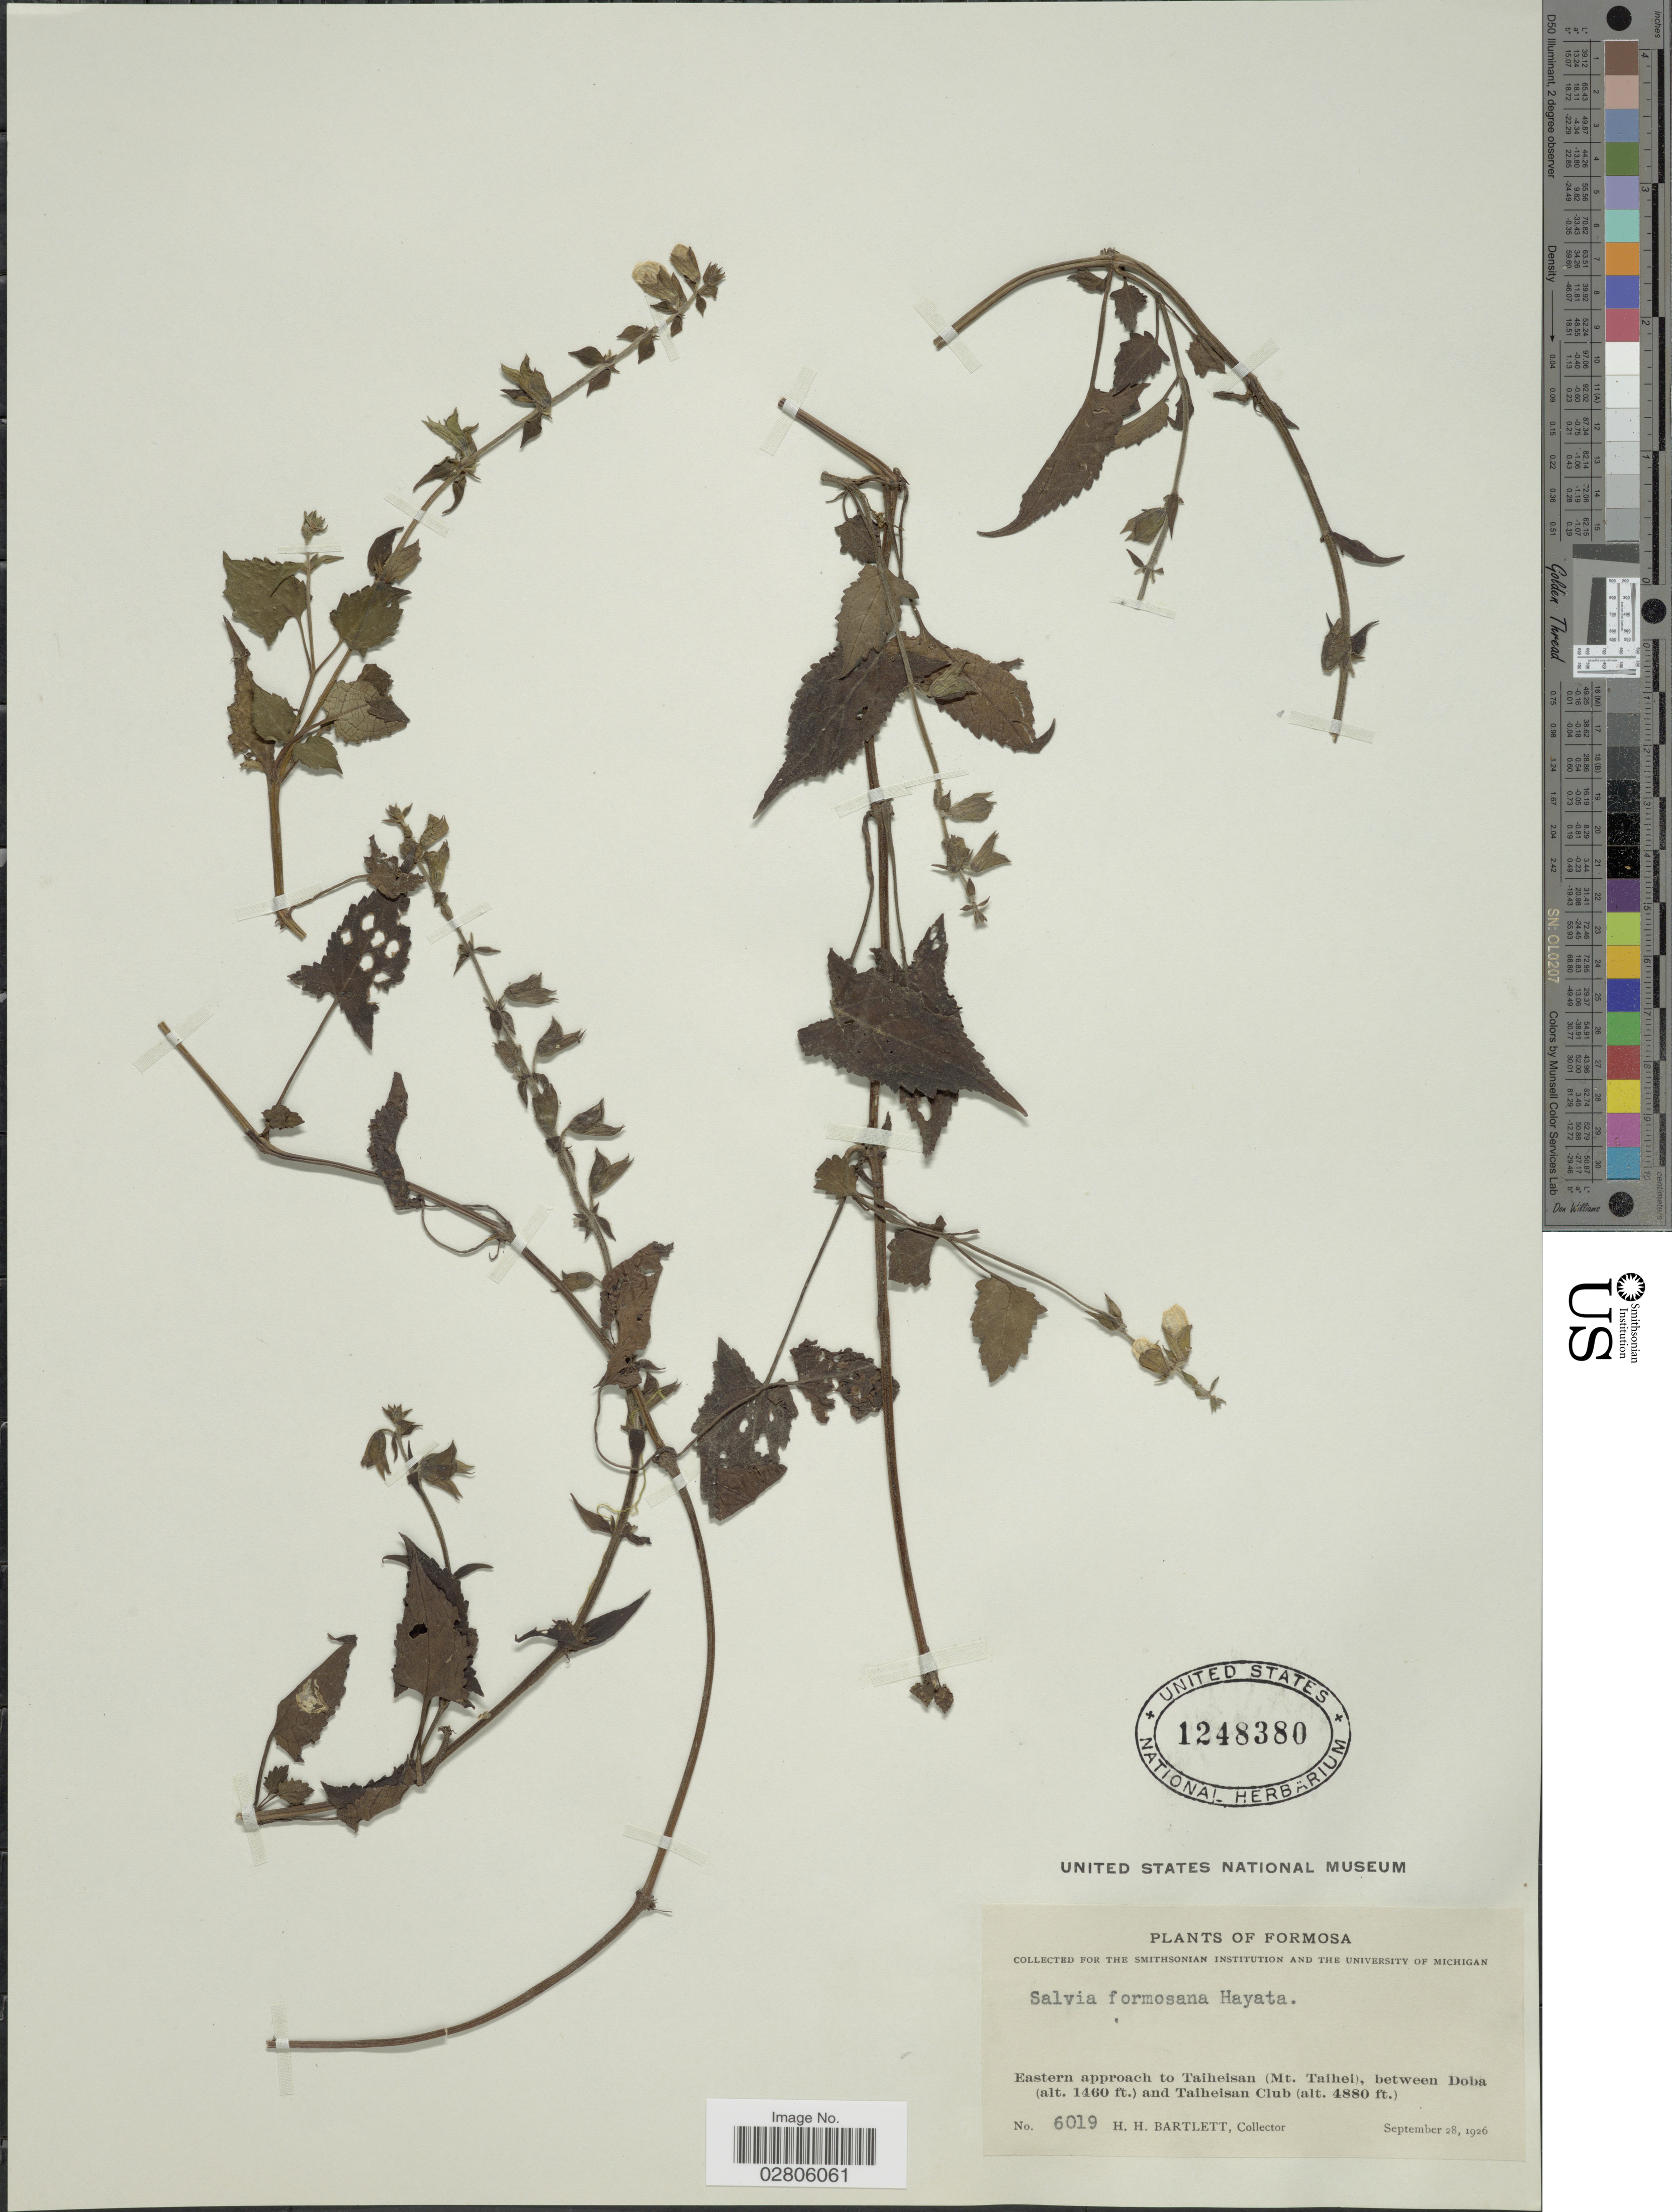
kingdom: Plantae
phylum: Tracheophyta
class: Magnoliopsida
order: Lamiales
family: Lamiaceae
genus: Salvia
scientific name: Salvia formosana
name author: Hayata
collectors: H. H. Bartlett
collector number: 6019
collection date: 1926-09-28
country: Taiwan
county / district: Yilan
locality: Eastern approach to Taiheisan (Mt. Taihei), between Doba and Taiheisan Club.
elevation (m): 445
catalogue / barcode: US 1248380